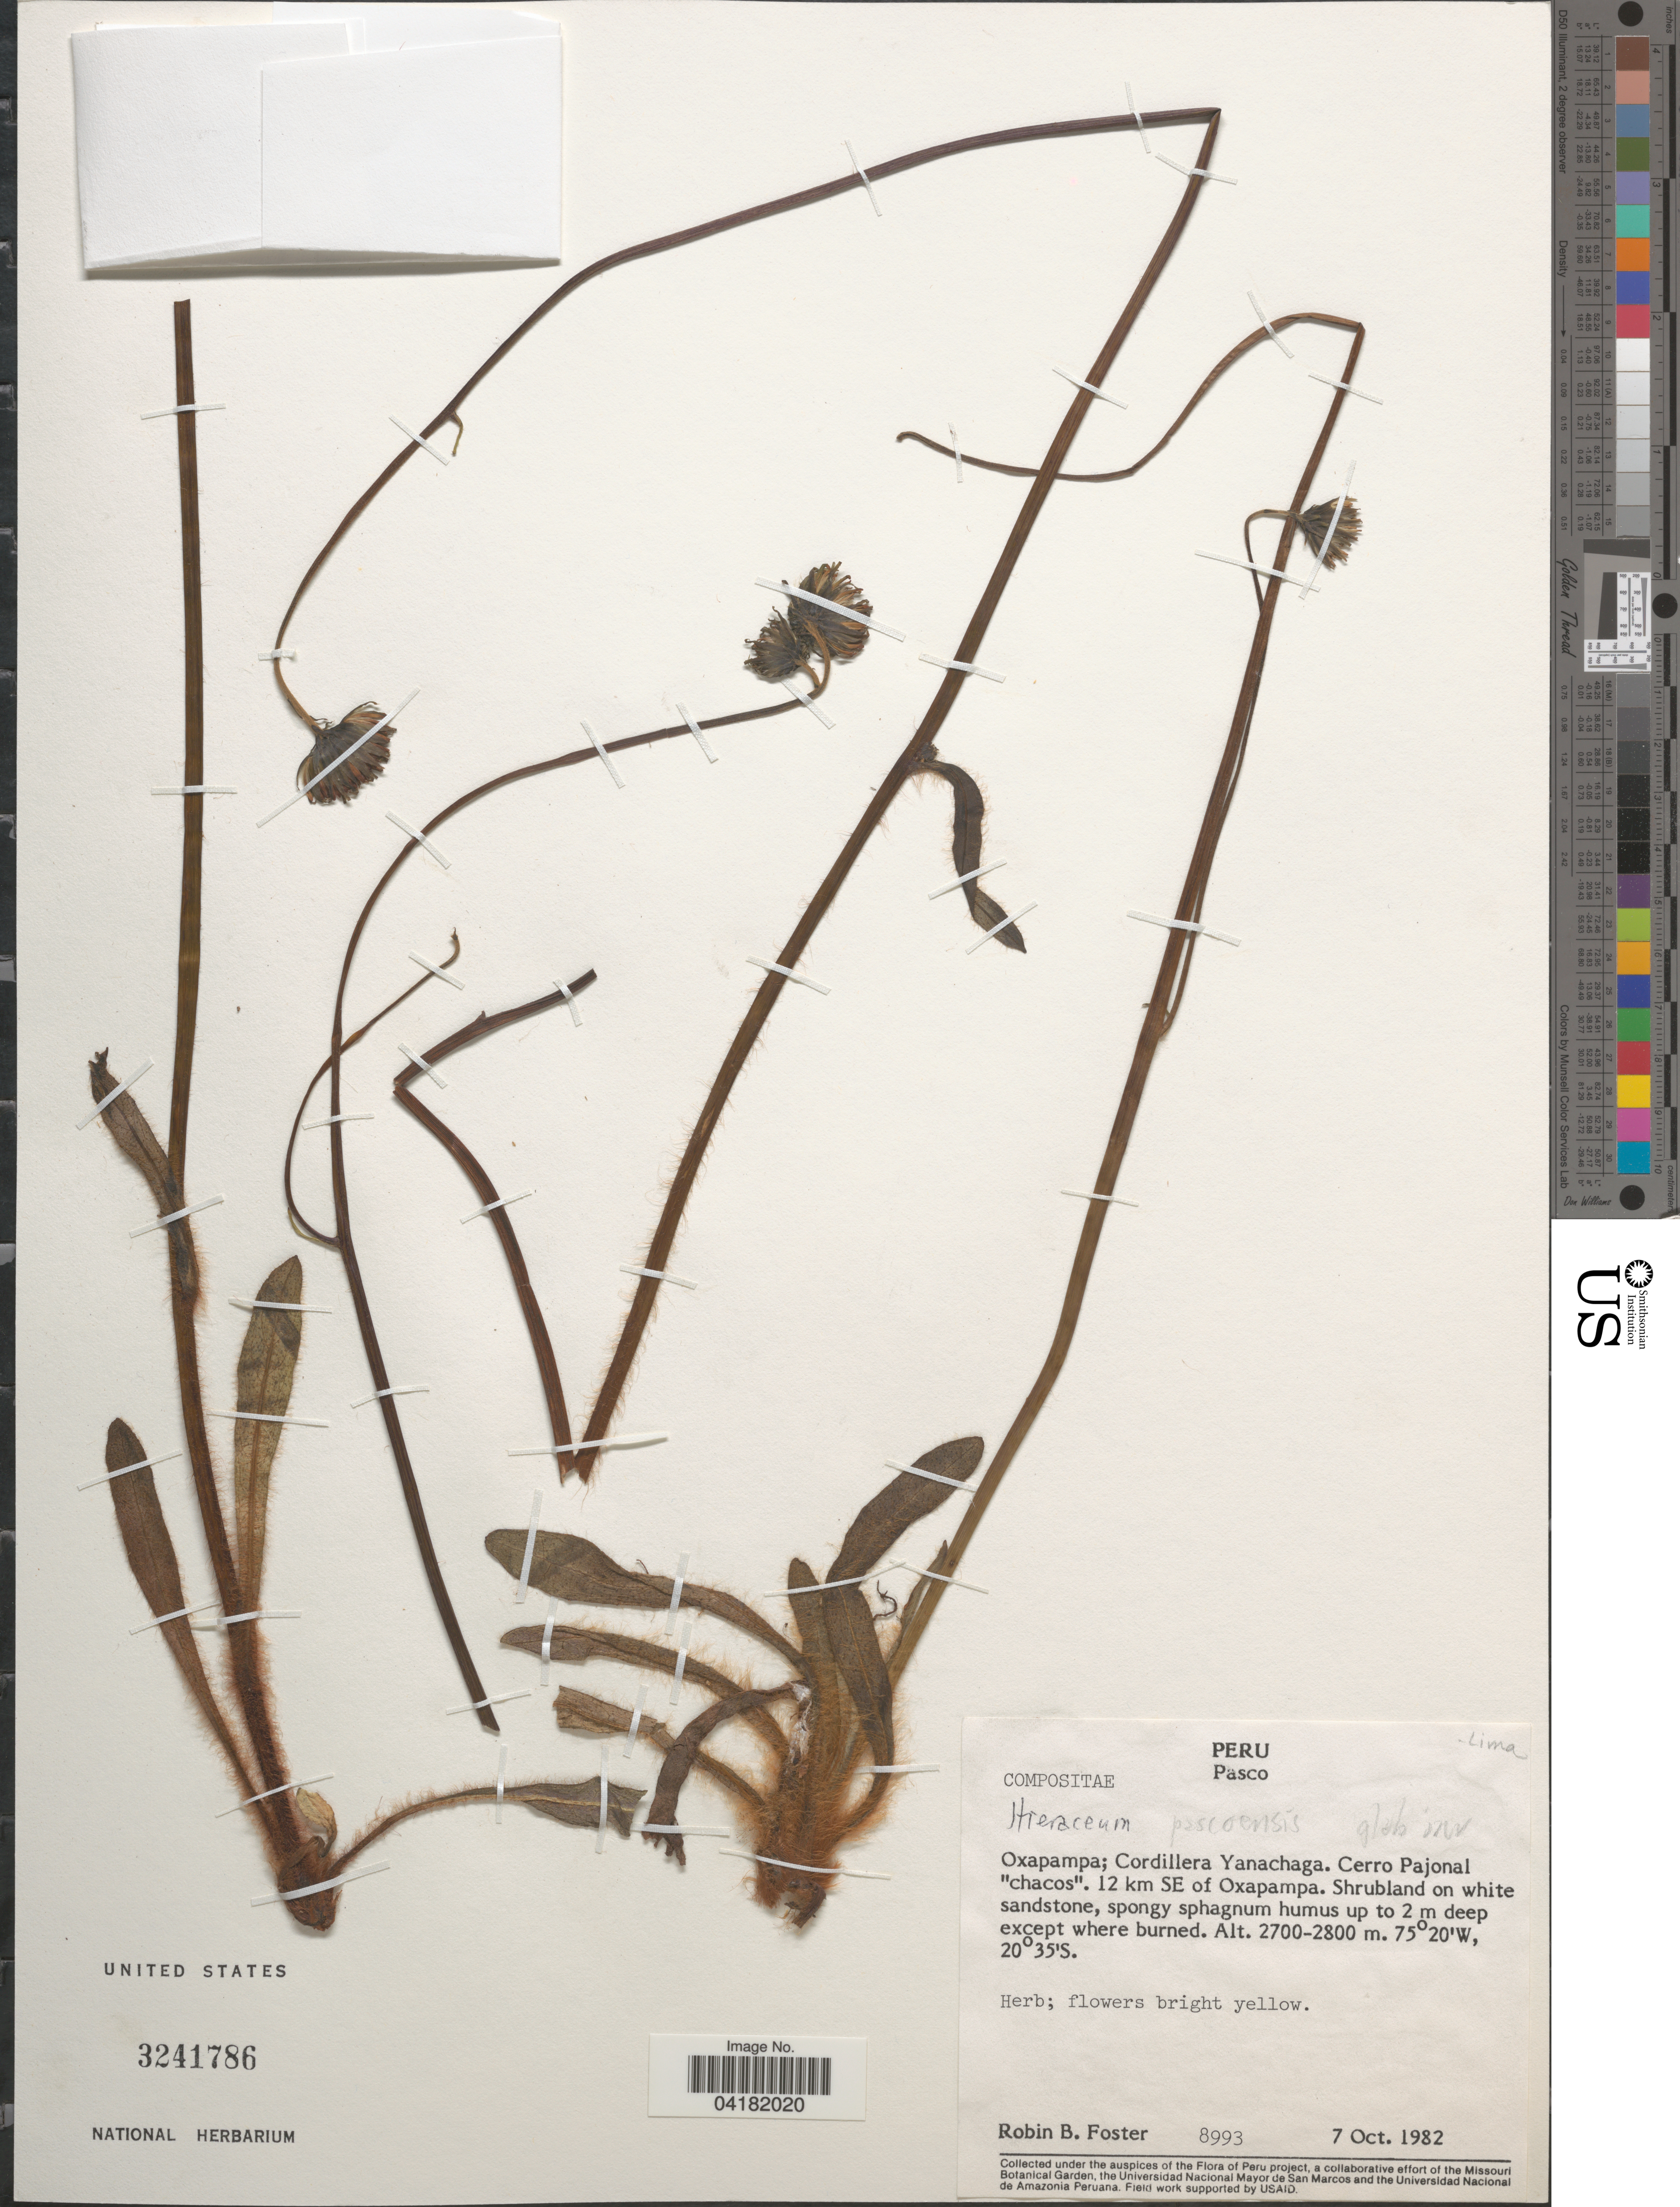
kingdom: Plantae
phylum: Tracheophyta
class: Magnoliopsida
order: Asterales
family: Asteraceae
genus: Hieracium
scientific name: Hieracium pascoensis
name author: H. Rob.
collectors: R. B. Foster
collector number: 8993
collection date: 1982-10-07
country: Peru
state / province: Pasco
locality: Oxapampa; Cordillera Yanachaga. Cerro Pajonal "chacos". 12 km SE of Oxapampa.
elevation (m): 2700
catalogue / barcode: US 3241786